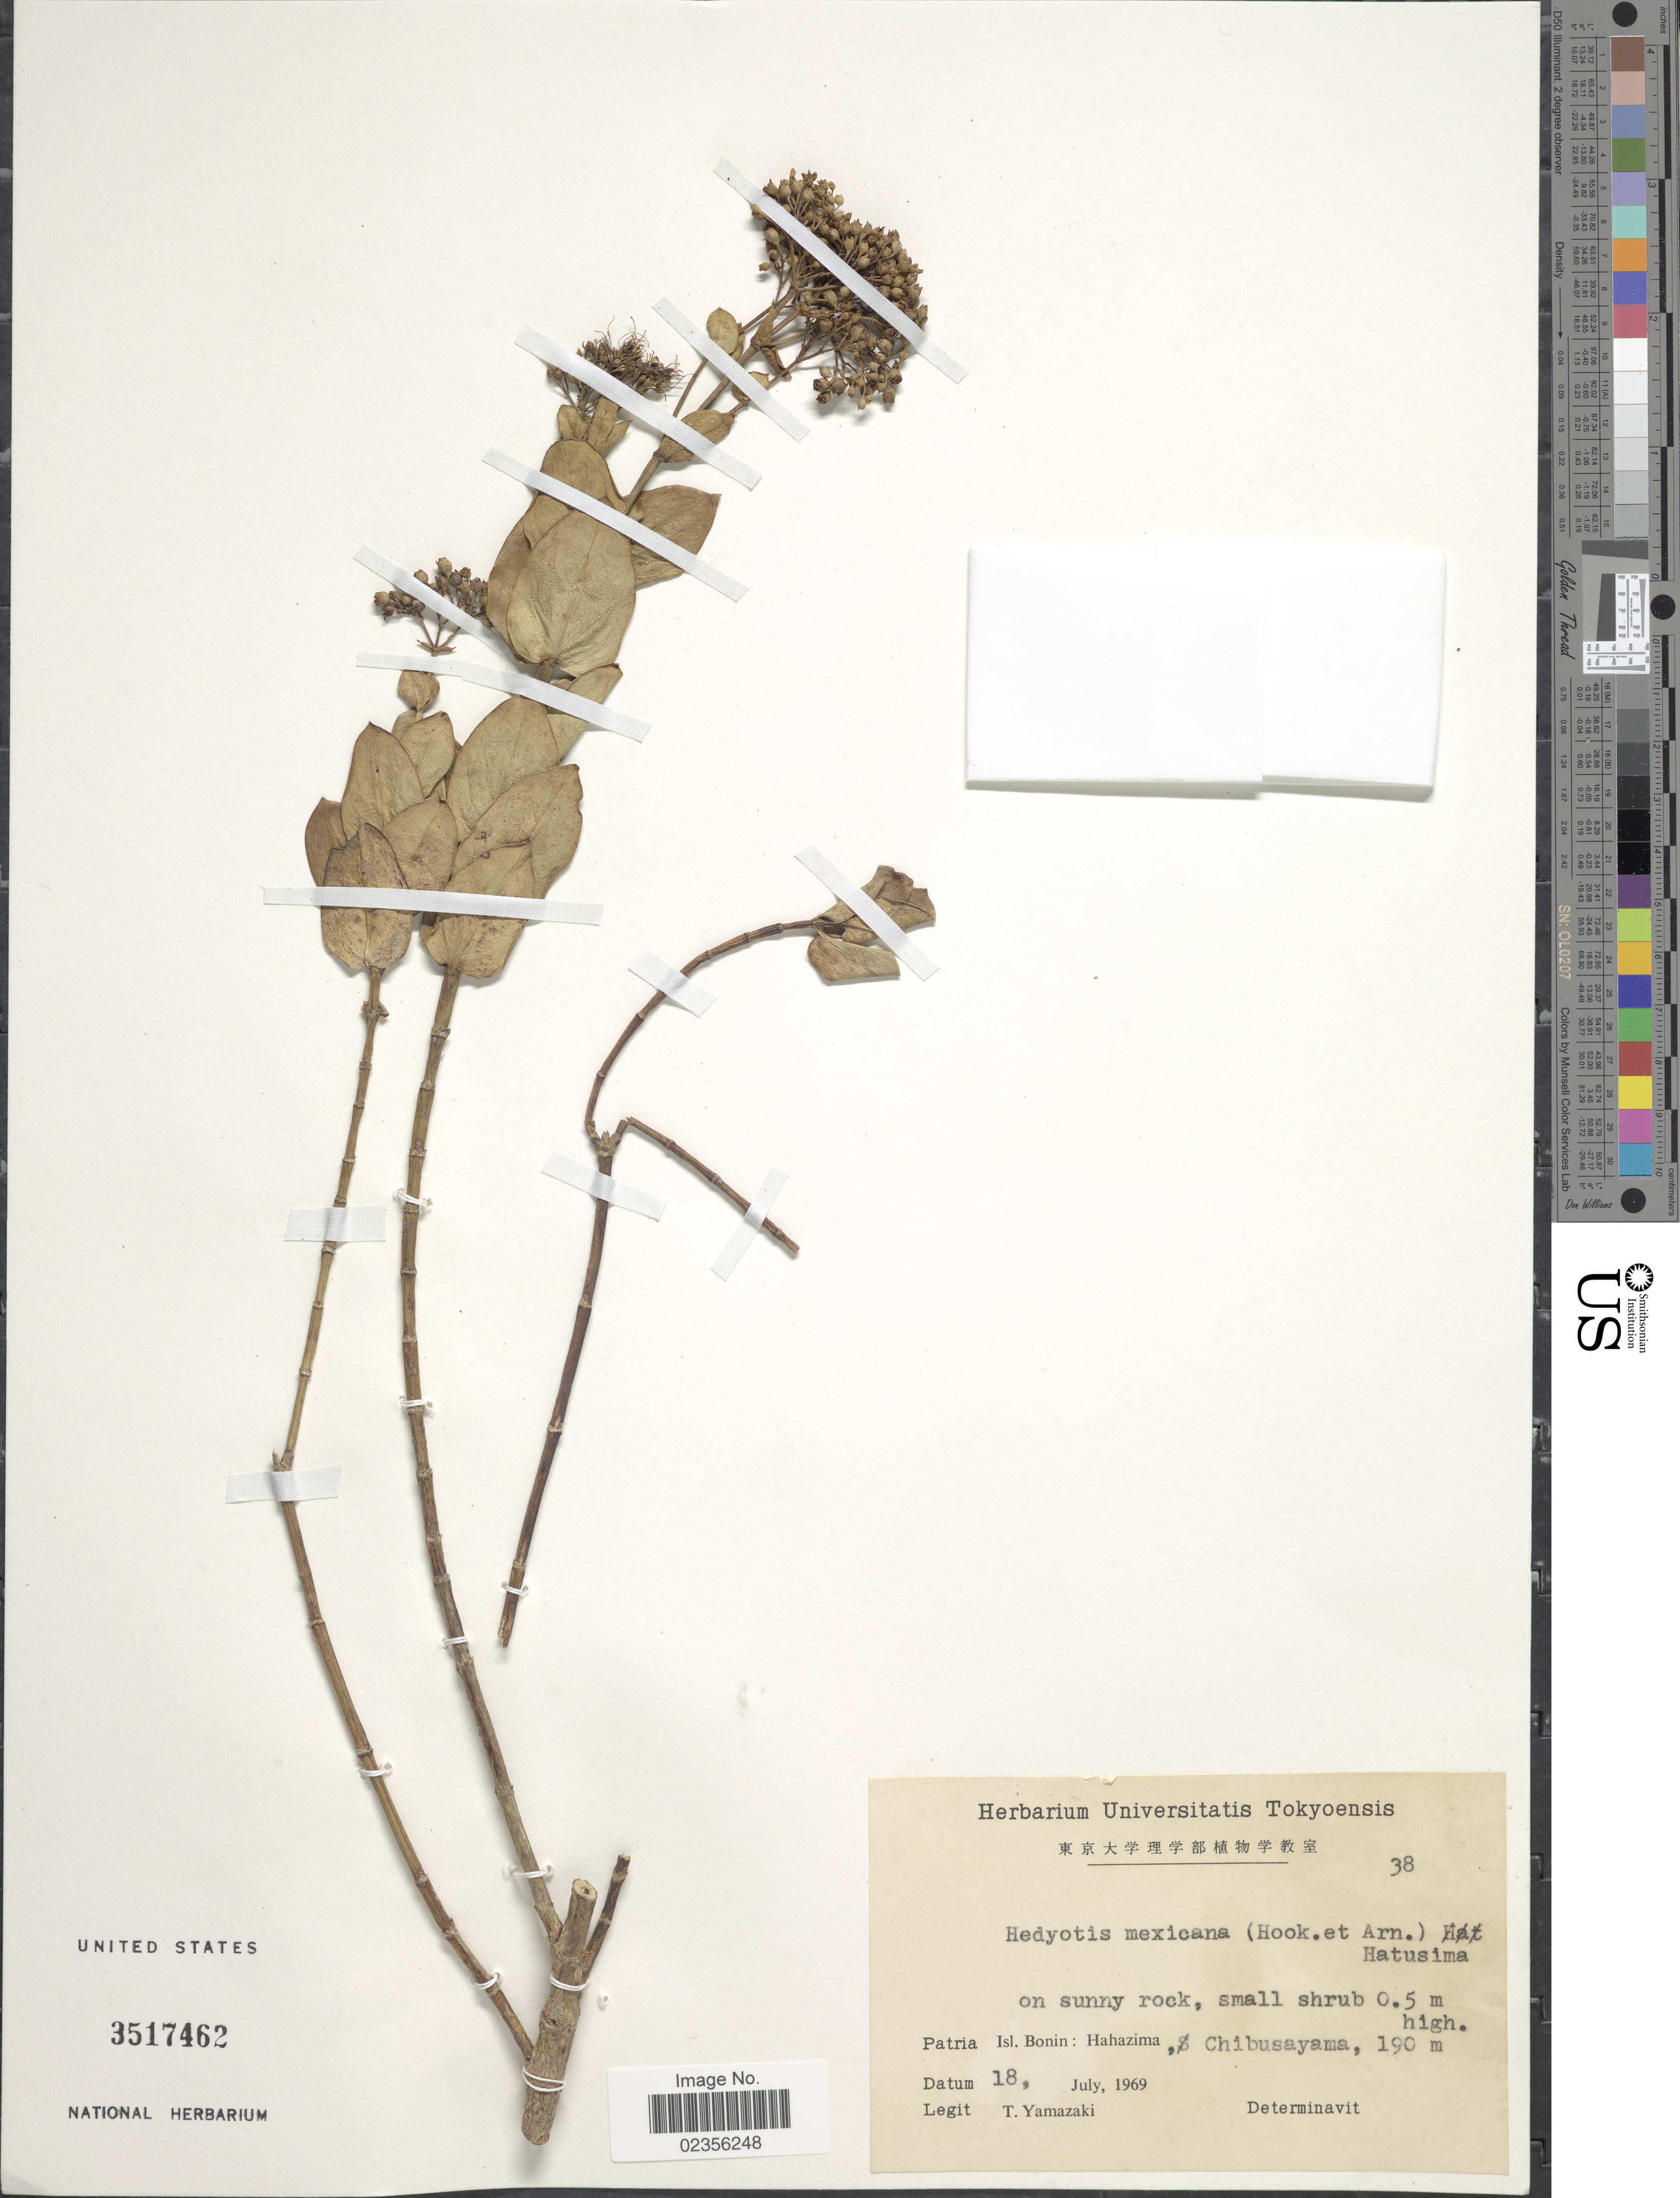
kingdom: Plantae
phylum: Tracheophyta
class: Magnoliopsida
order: Gentianales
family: Rubiaceae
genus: Hedyotis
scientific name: Hedyotis mexicana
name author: Sessé & Moc.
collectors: T. Yamazaki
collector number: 38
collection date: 1969-07-18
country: Japan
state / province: Tokyo, Federal City of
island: Bonin Islands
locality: Isl. Bonin: Hahazima, Chibusayama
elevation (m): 190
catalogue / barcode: US 3517462